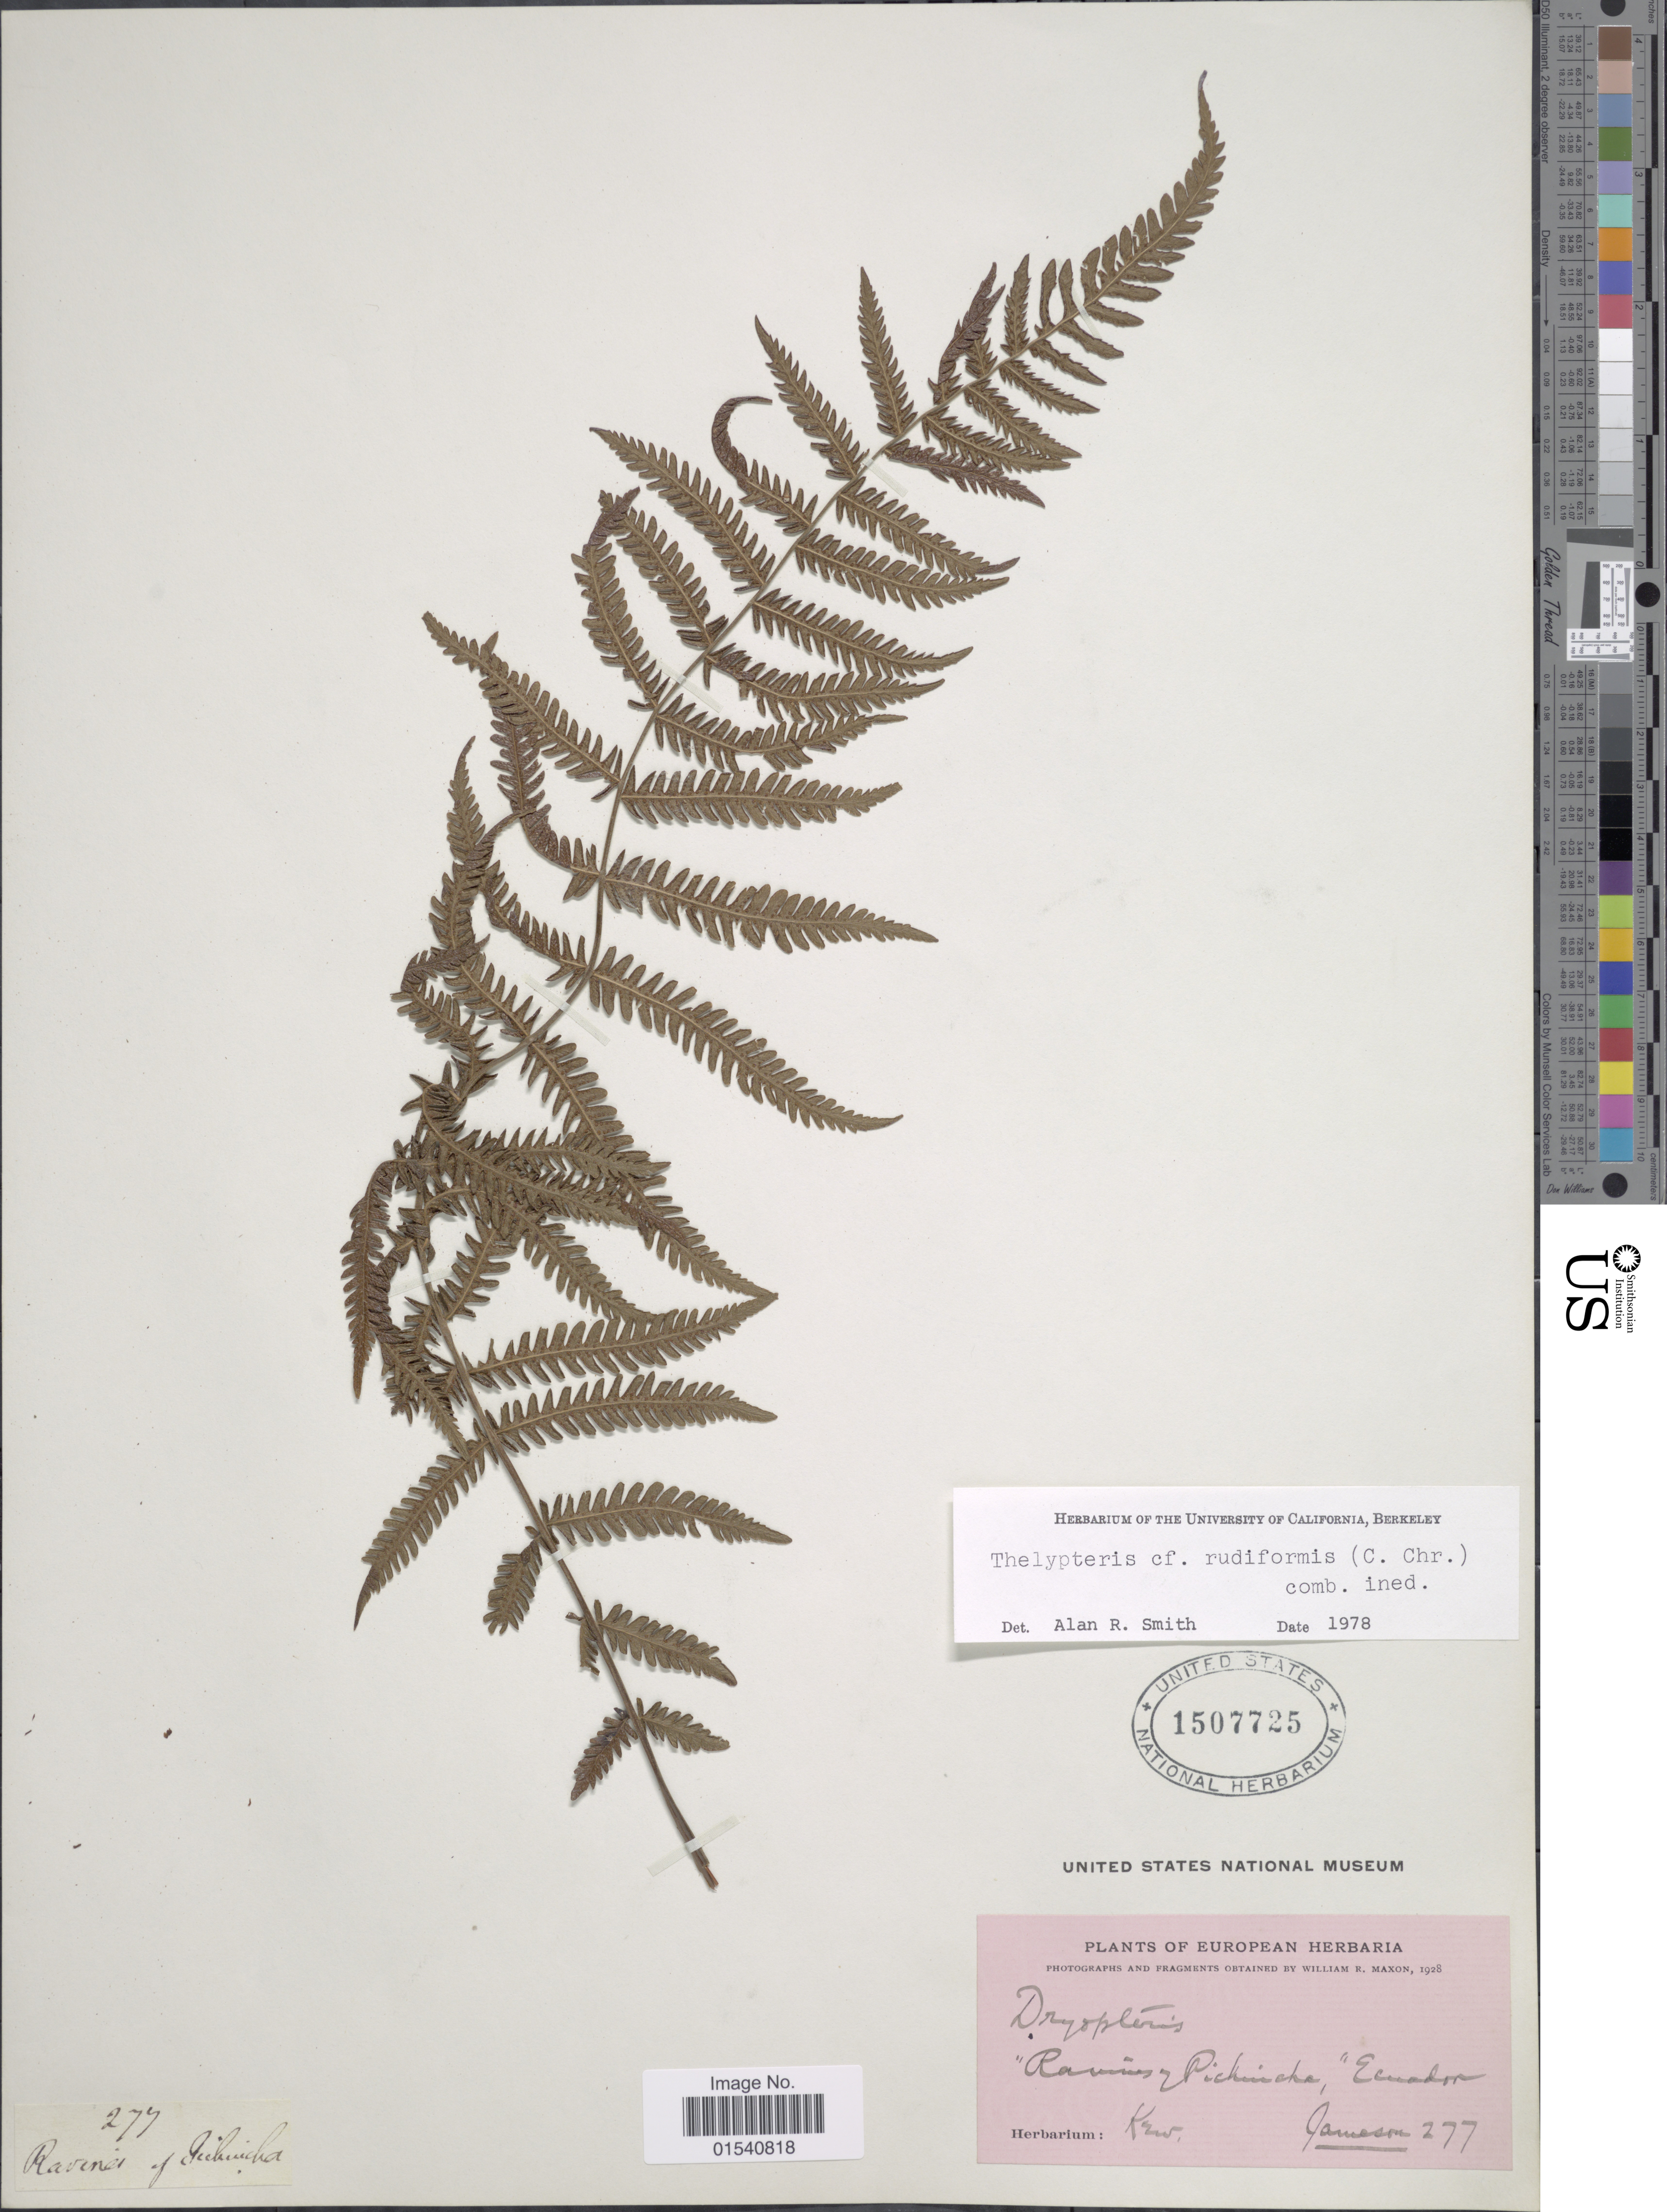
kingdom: Plantae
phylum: Tracheophyta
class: Polypodiopsida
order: Polypodiales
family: Thelypteridaceae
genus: Amauropelta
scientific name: Amauropelta rudiformis (C. Chr.) comb. nov., ined 2015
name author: (C. Chr.)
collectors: -- Jameson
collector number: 277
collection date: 1928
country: Ecuador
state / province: Pichincha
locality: Ravines of Pichincha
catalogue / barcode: US 1507725